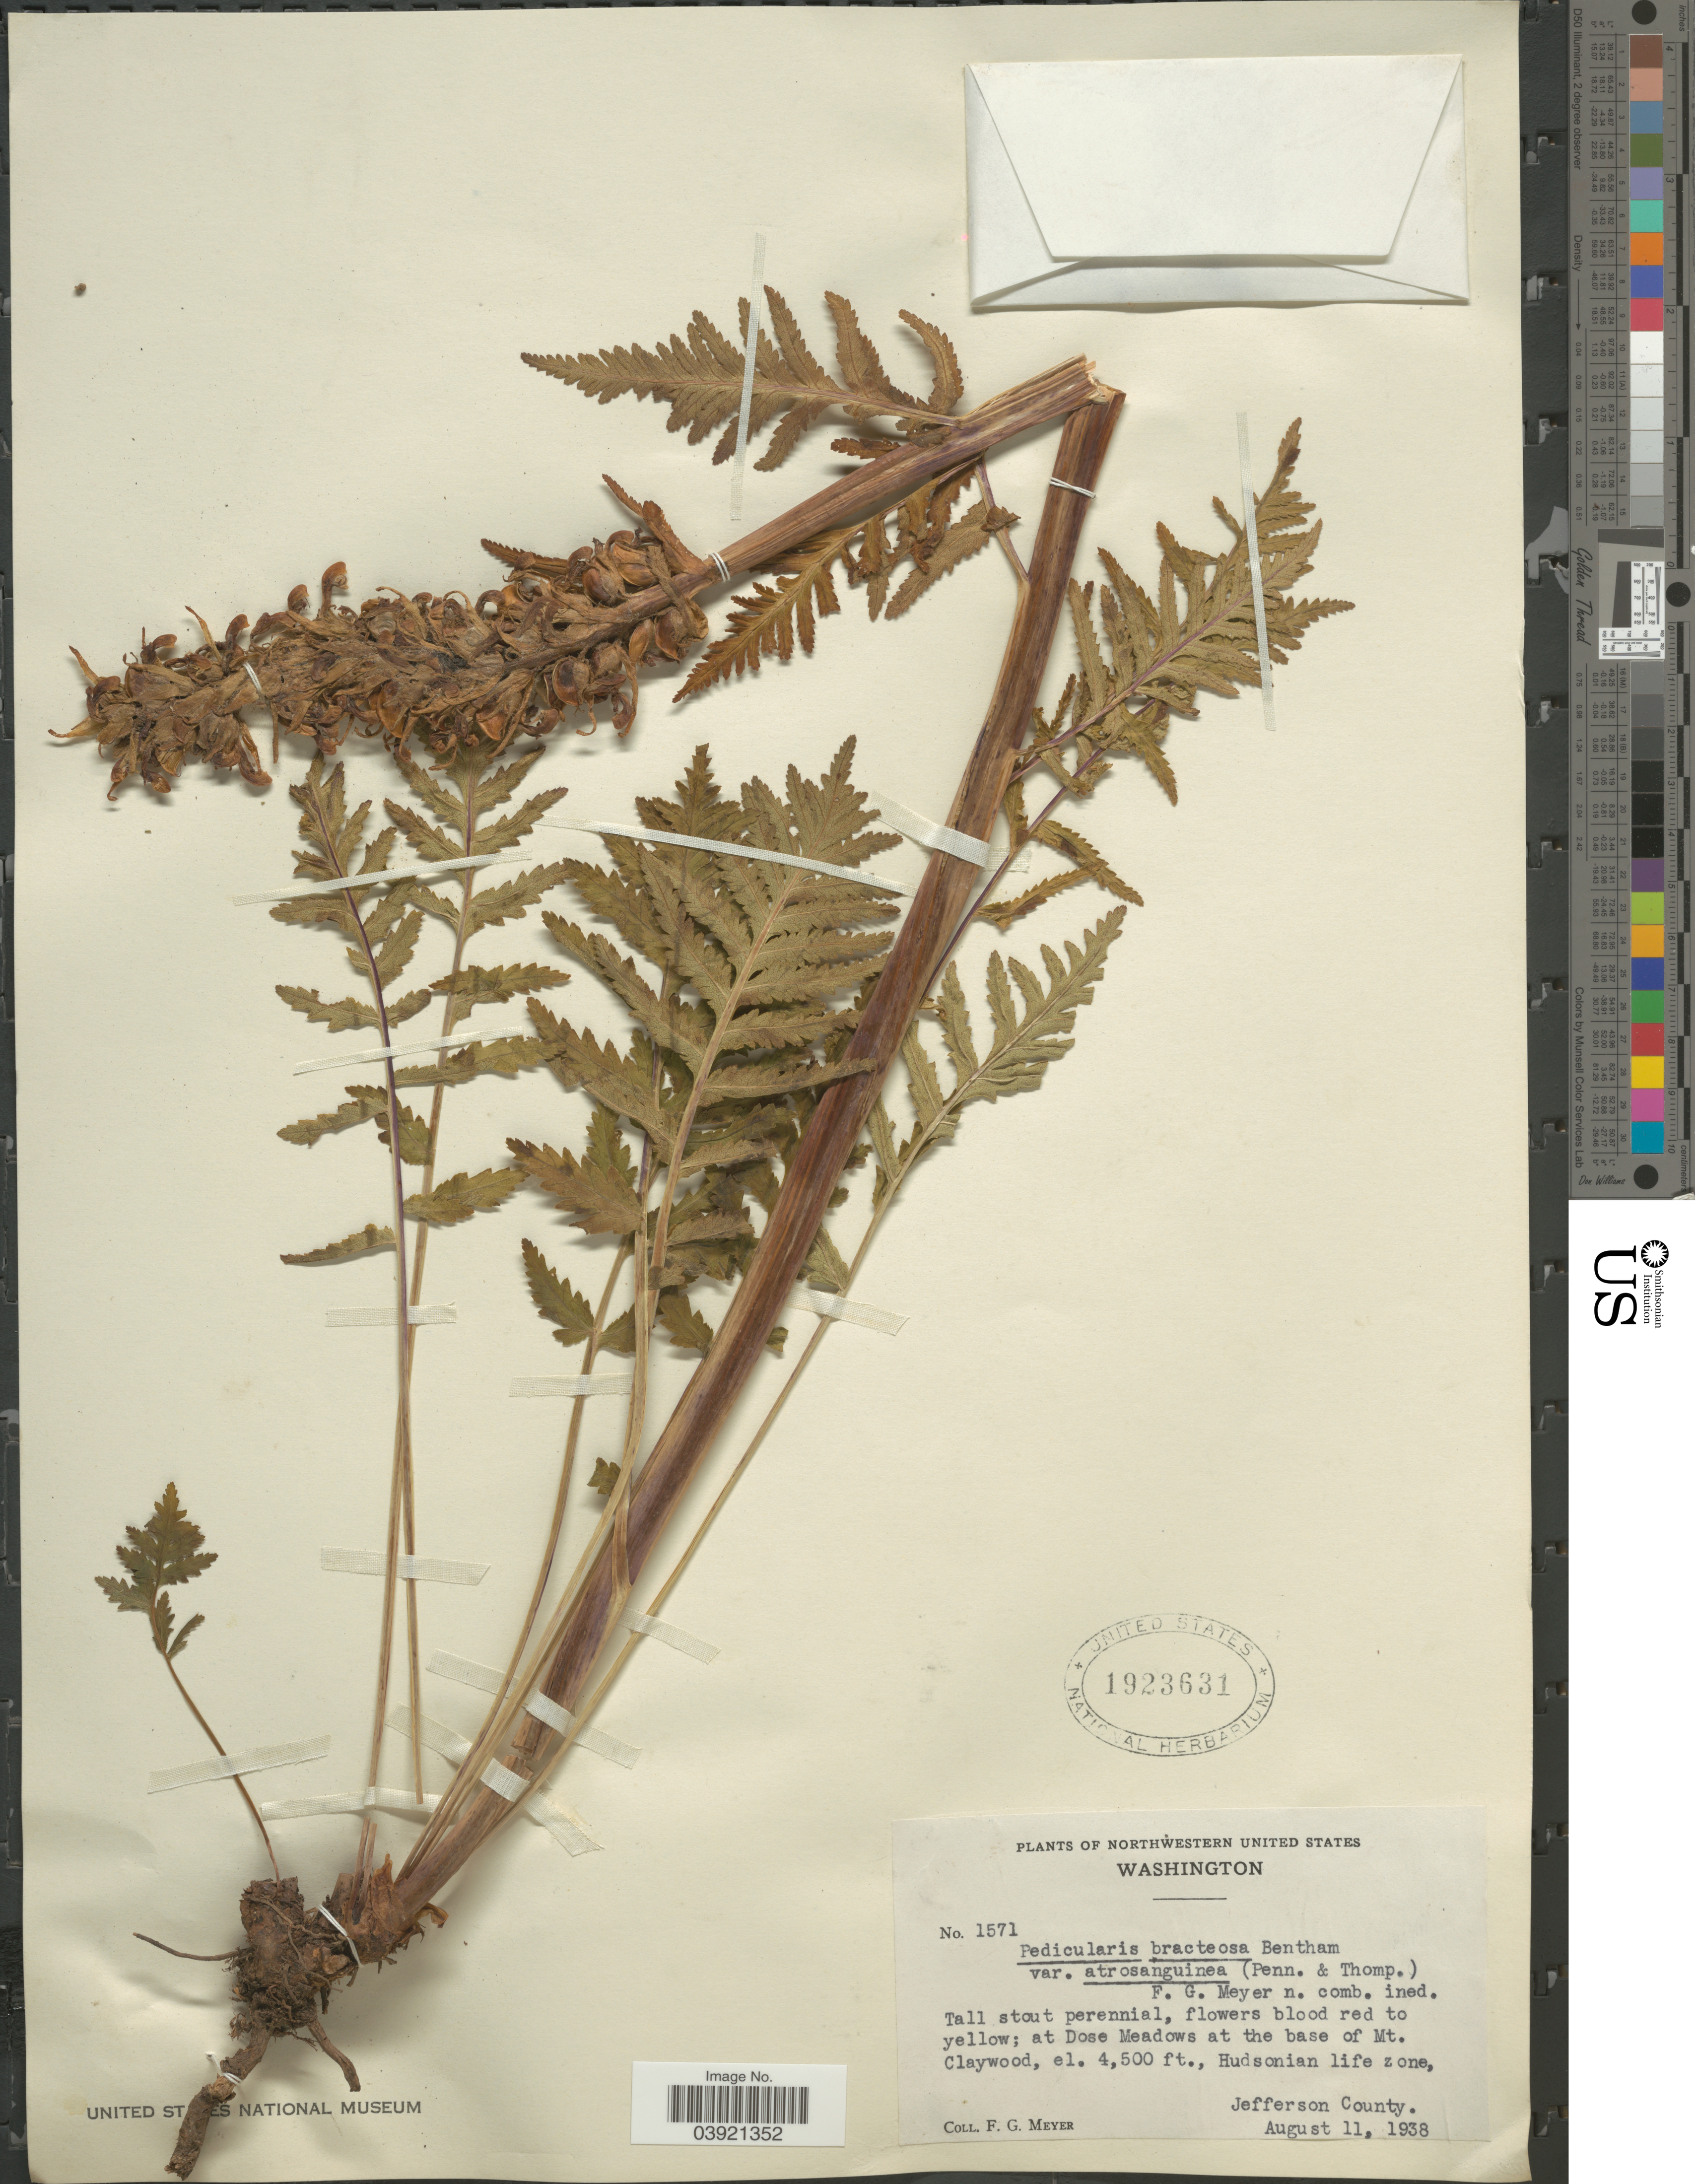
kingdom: Plantae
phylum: Tracheophyta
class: Magnoliopsida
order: Lamiales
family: Orobanchaceae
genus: Pedicularis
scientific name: Pedicularis bracteosa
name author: Benth.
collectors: F. G. Meyer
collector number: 1571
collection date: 1938-08-11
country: United States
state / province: Washington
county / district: Jefferson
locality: At Dose Meadows at the base of Mt. Claywood, Hudsonian life zone, Jefferson County.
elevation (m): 1372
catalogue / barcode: US 1923631